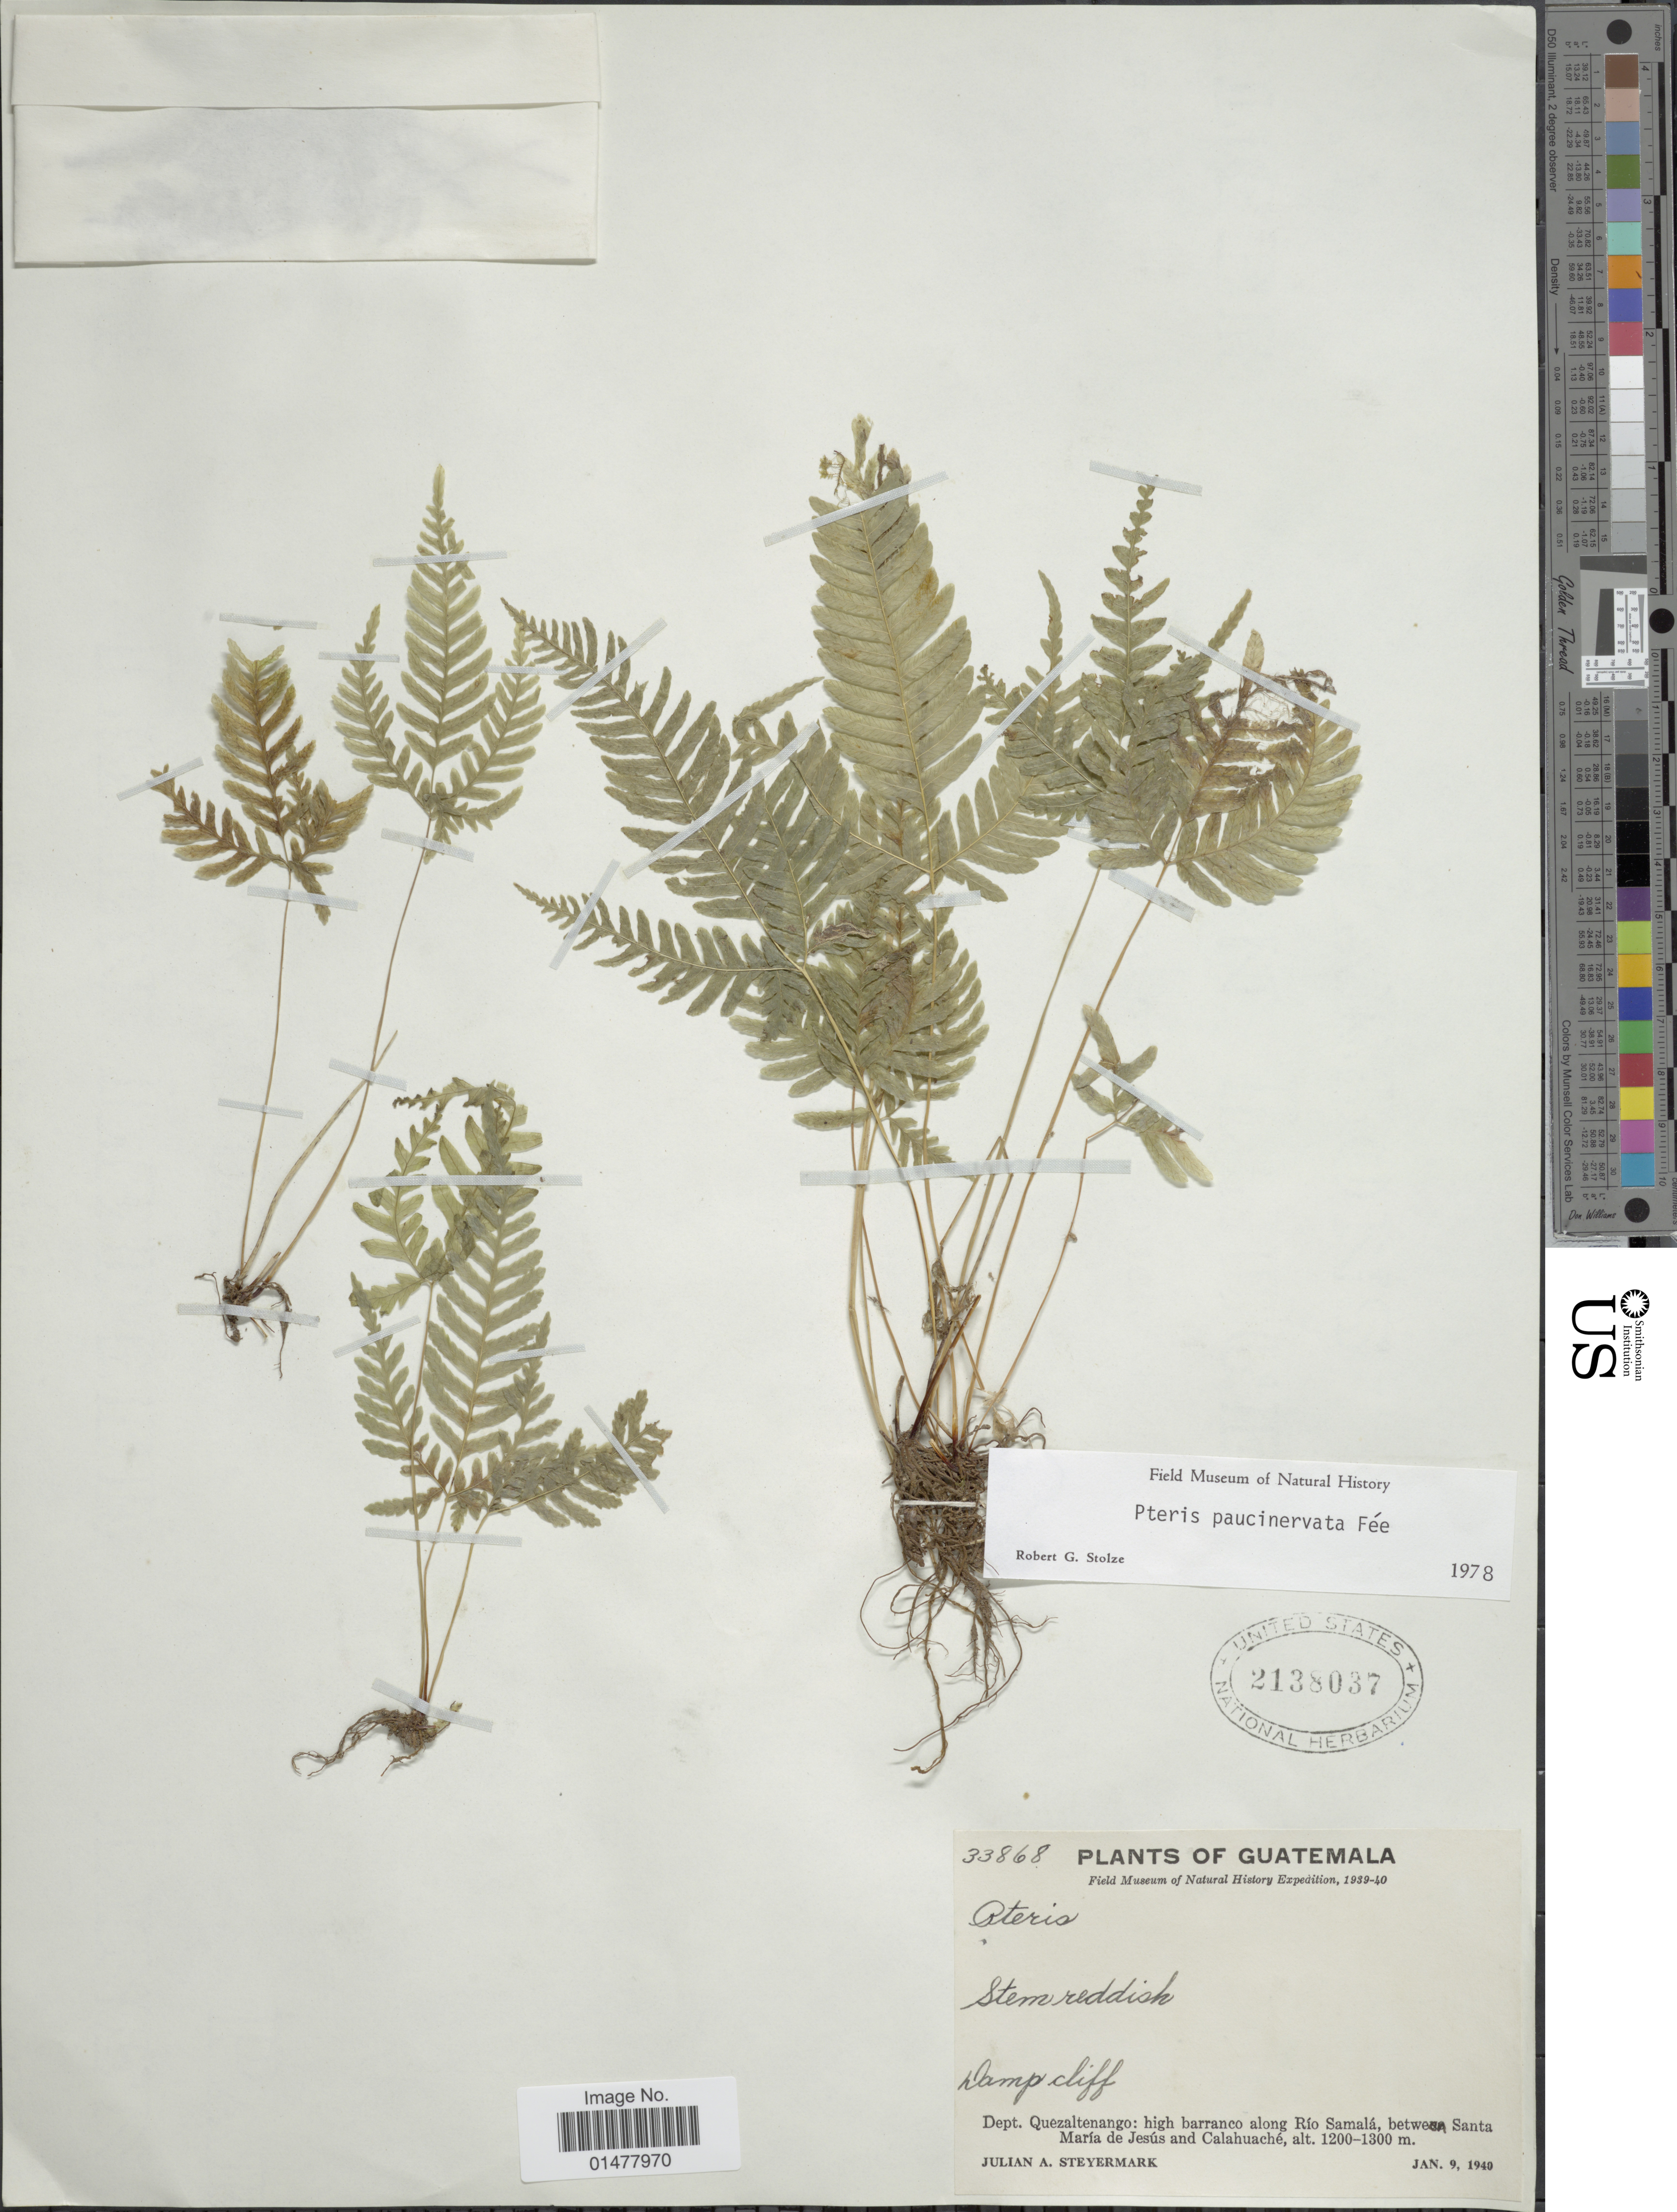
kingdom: Plantae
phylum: Tracheophyta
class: Polypodiopsida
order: Polypodiales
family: Pteridaceae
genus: Pteris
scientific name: Pteris paucinervata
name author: Fée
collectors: J. Steyermark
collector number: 33868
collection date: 1940-01-09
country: Guatemala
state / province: Quetzaltenango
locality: Plants of Guatemala, dept Quezaltenango: high barranco along Rio Samala, between Santa Maria de Jesus and Calahuaché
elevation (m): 1200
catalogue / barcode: US 2138037